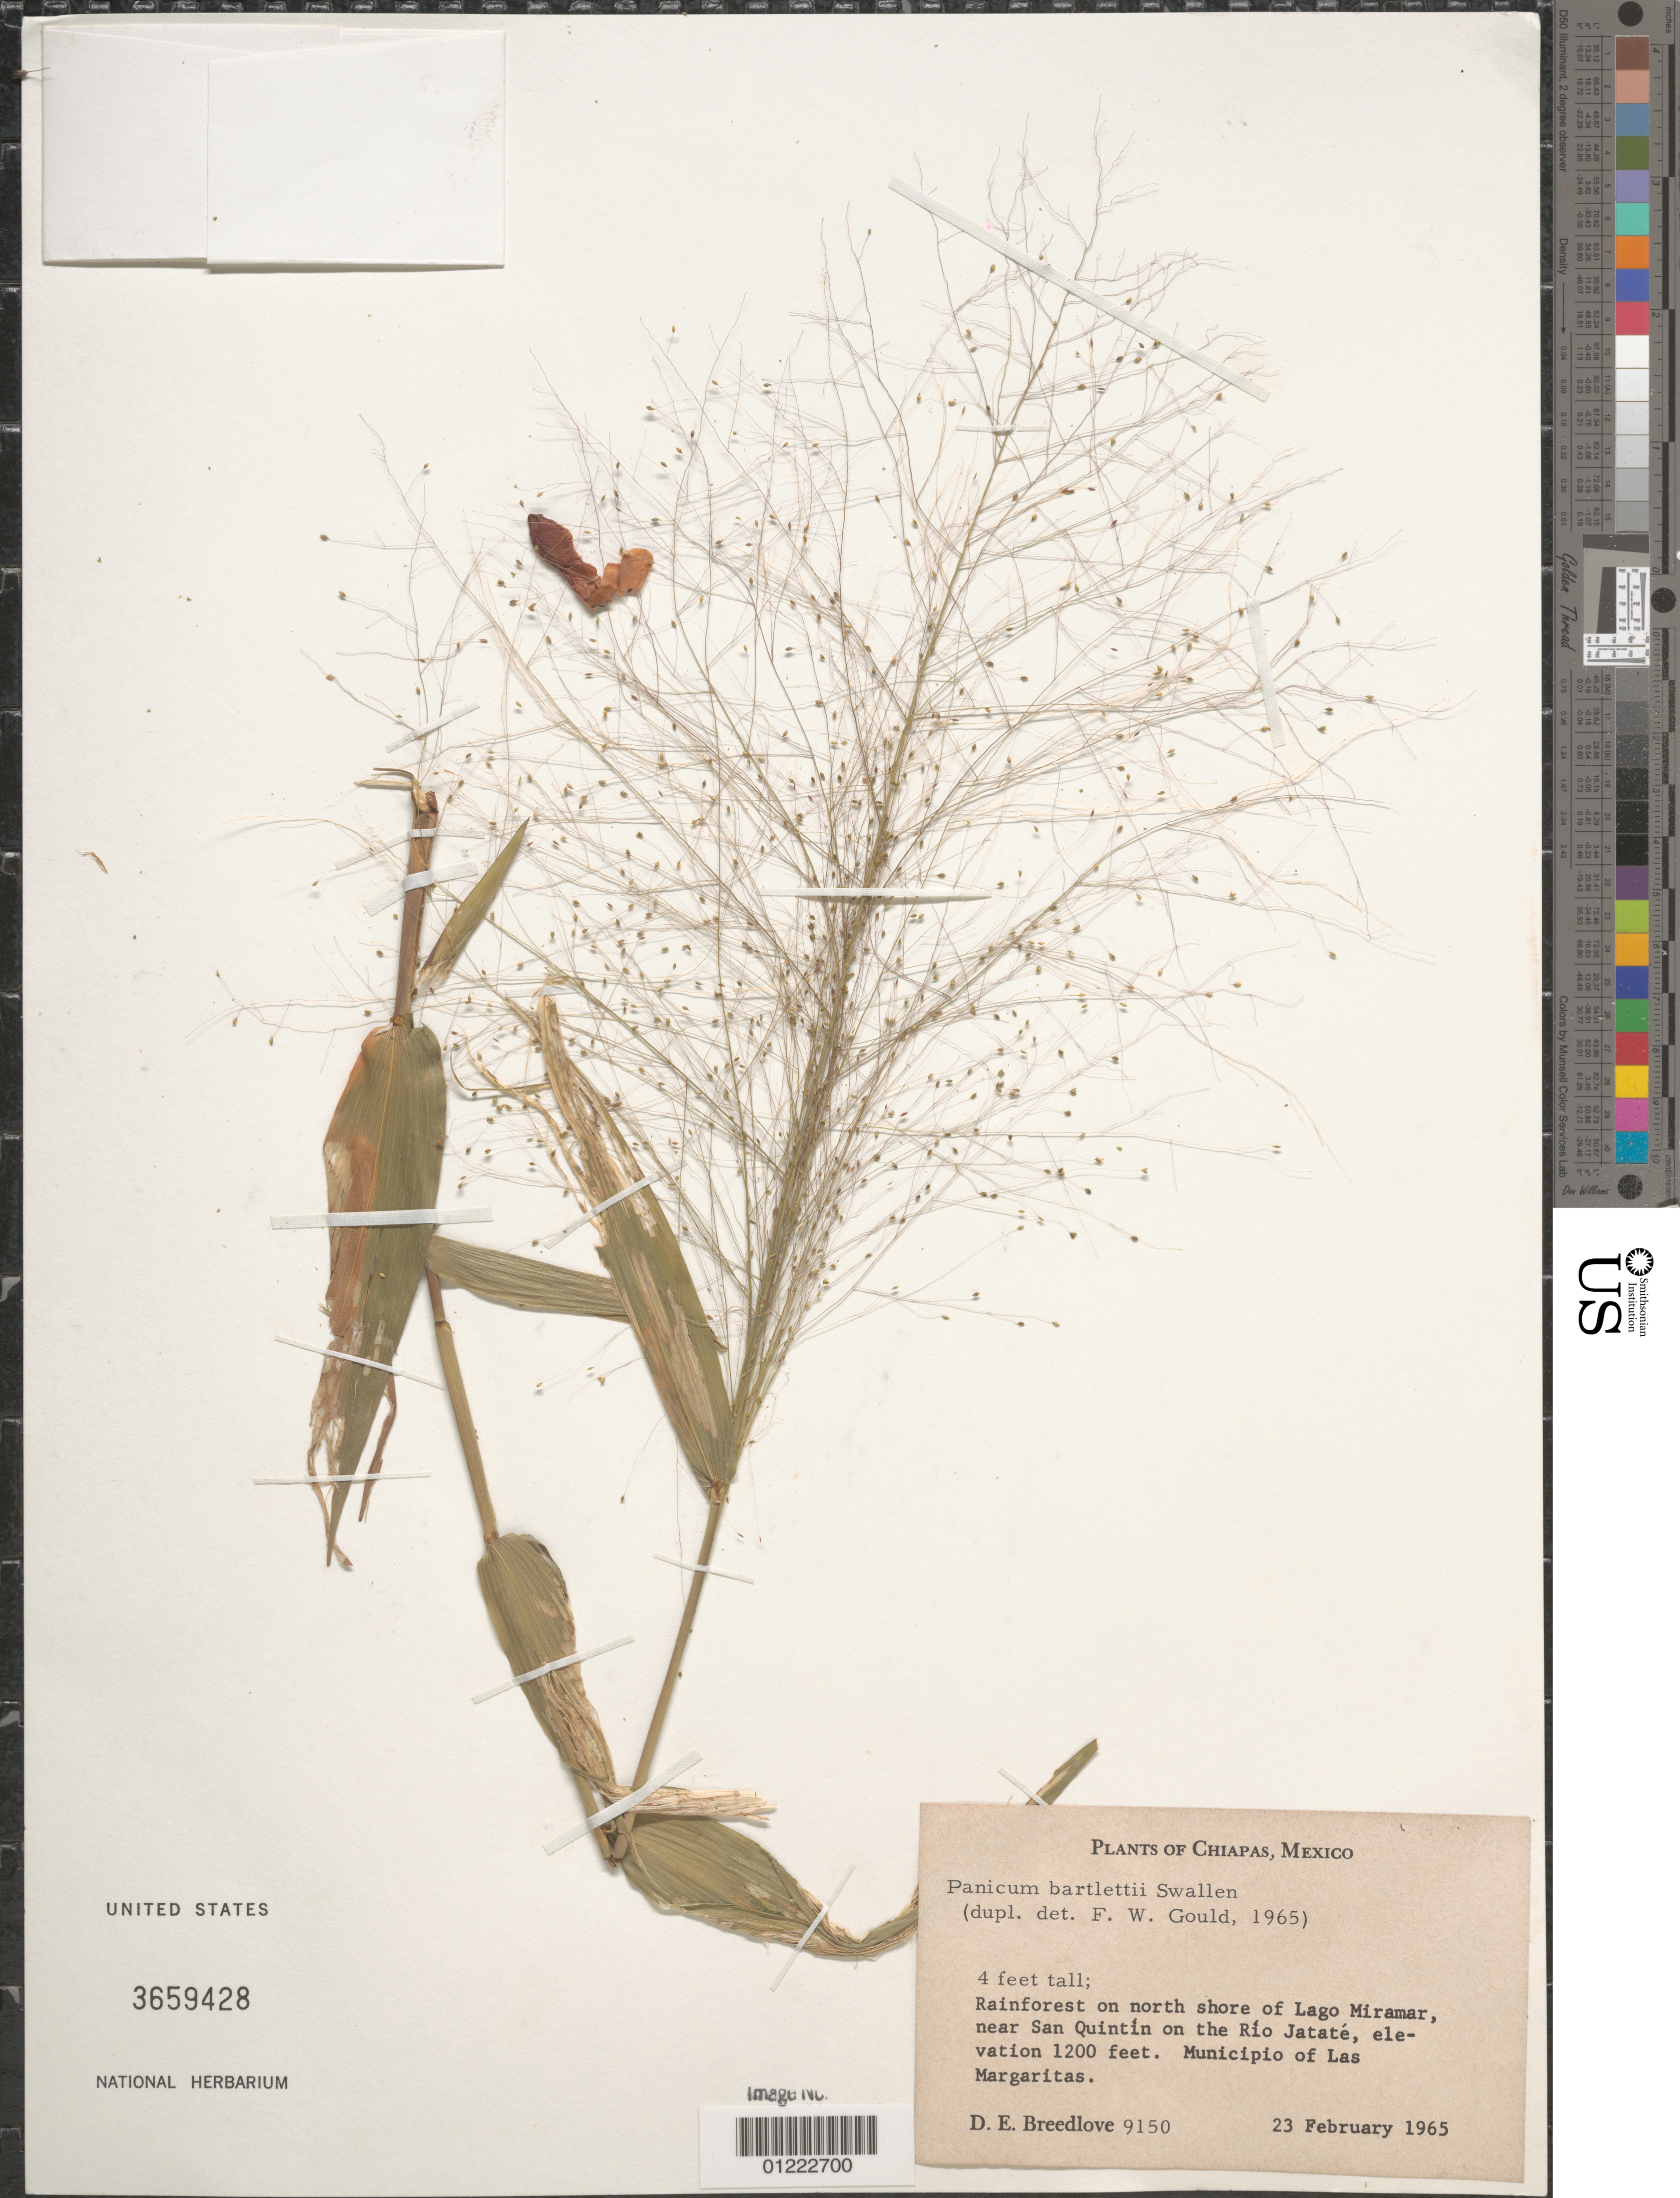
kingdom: Plantae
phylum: Tracheophyta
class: Liliopsida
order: Poales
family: Poaceae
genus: Panicum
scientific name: Panicum bartlettii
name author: Swallen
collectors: D. E. Breedlove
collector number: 9150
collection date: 1965-02-23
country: Mexico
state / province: Chiapas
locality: Rainforest on north shore of Lago Miramar, near San Quintln on the Rio Jatate, Municipio of Las Margaritas.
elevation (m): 366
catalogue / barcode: US 3659428